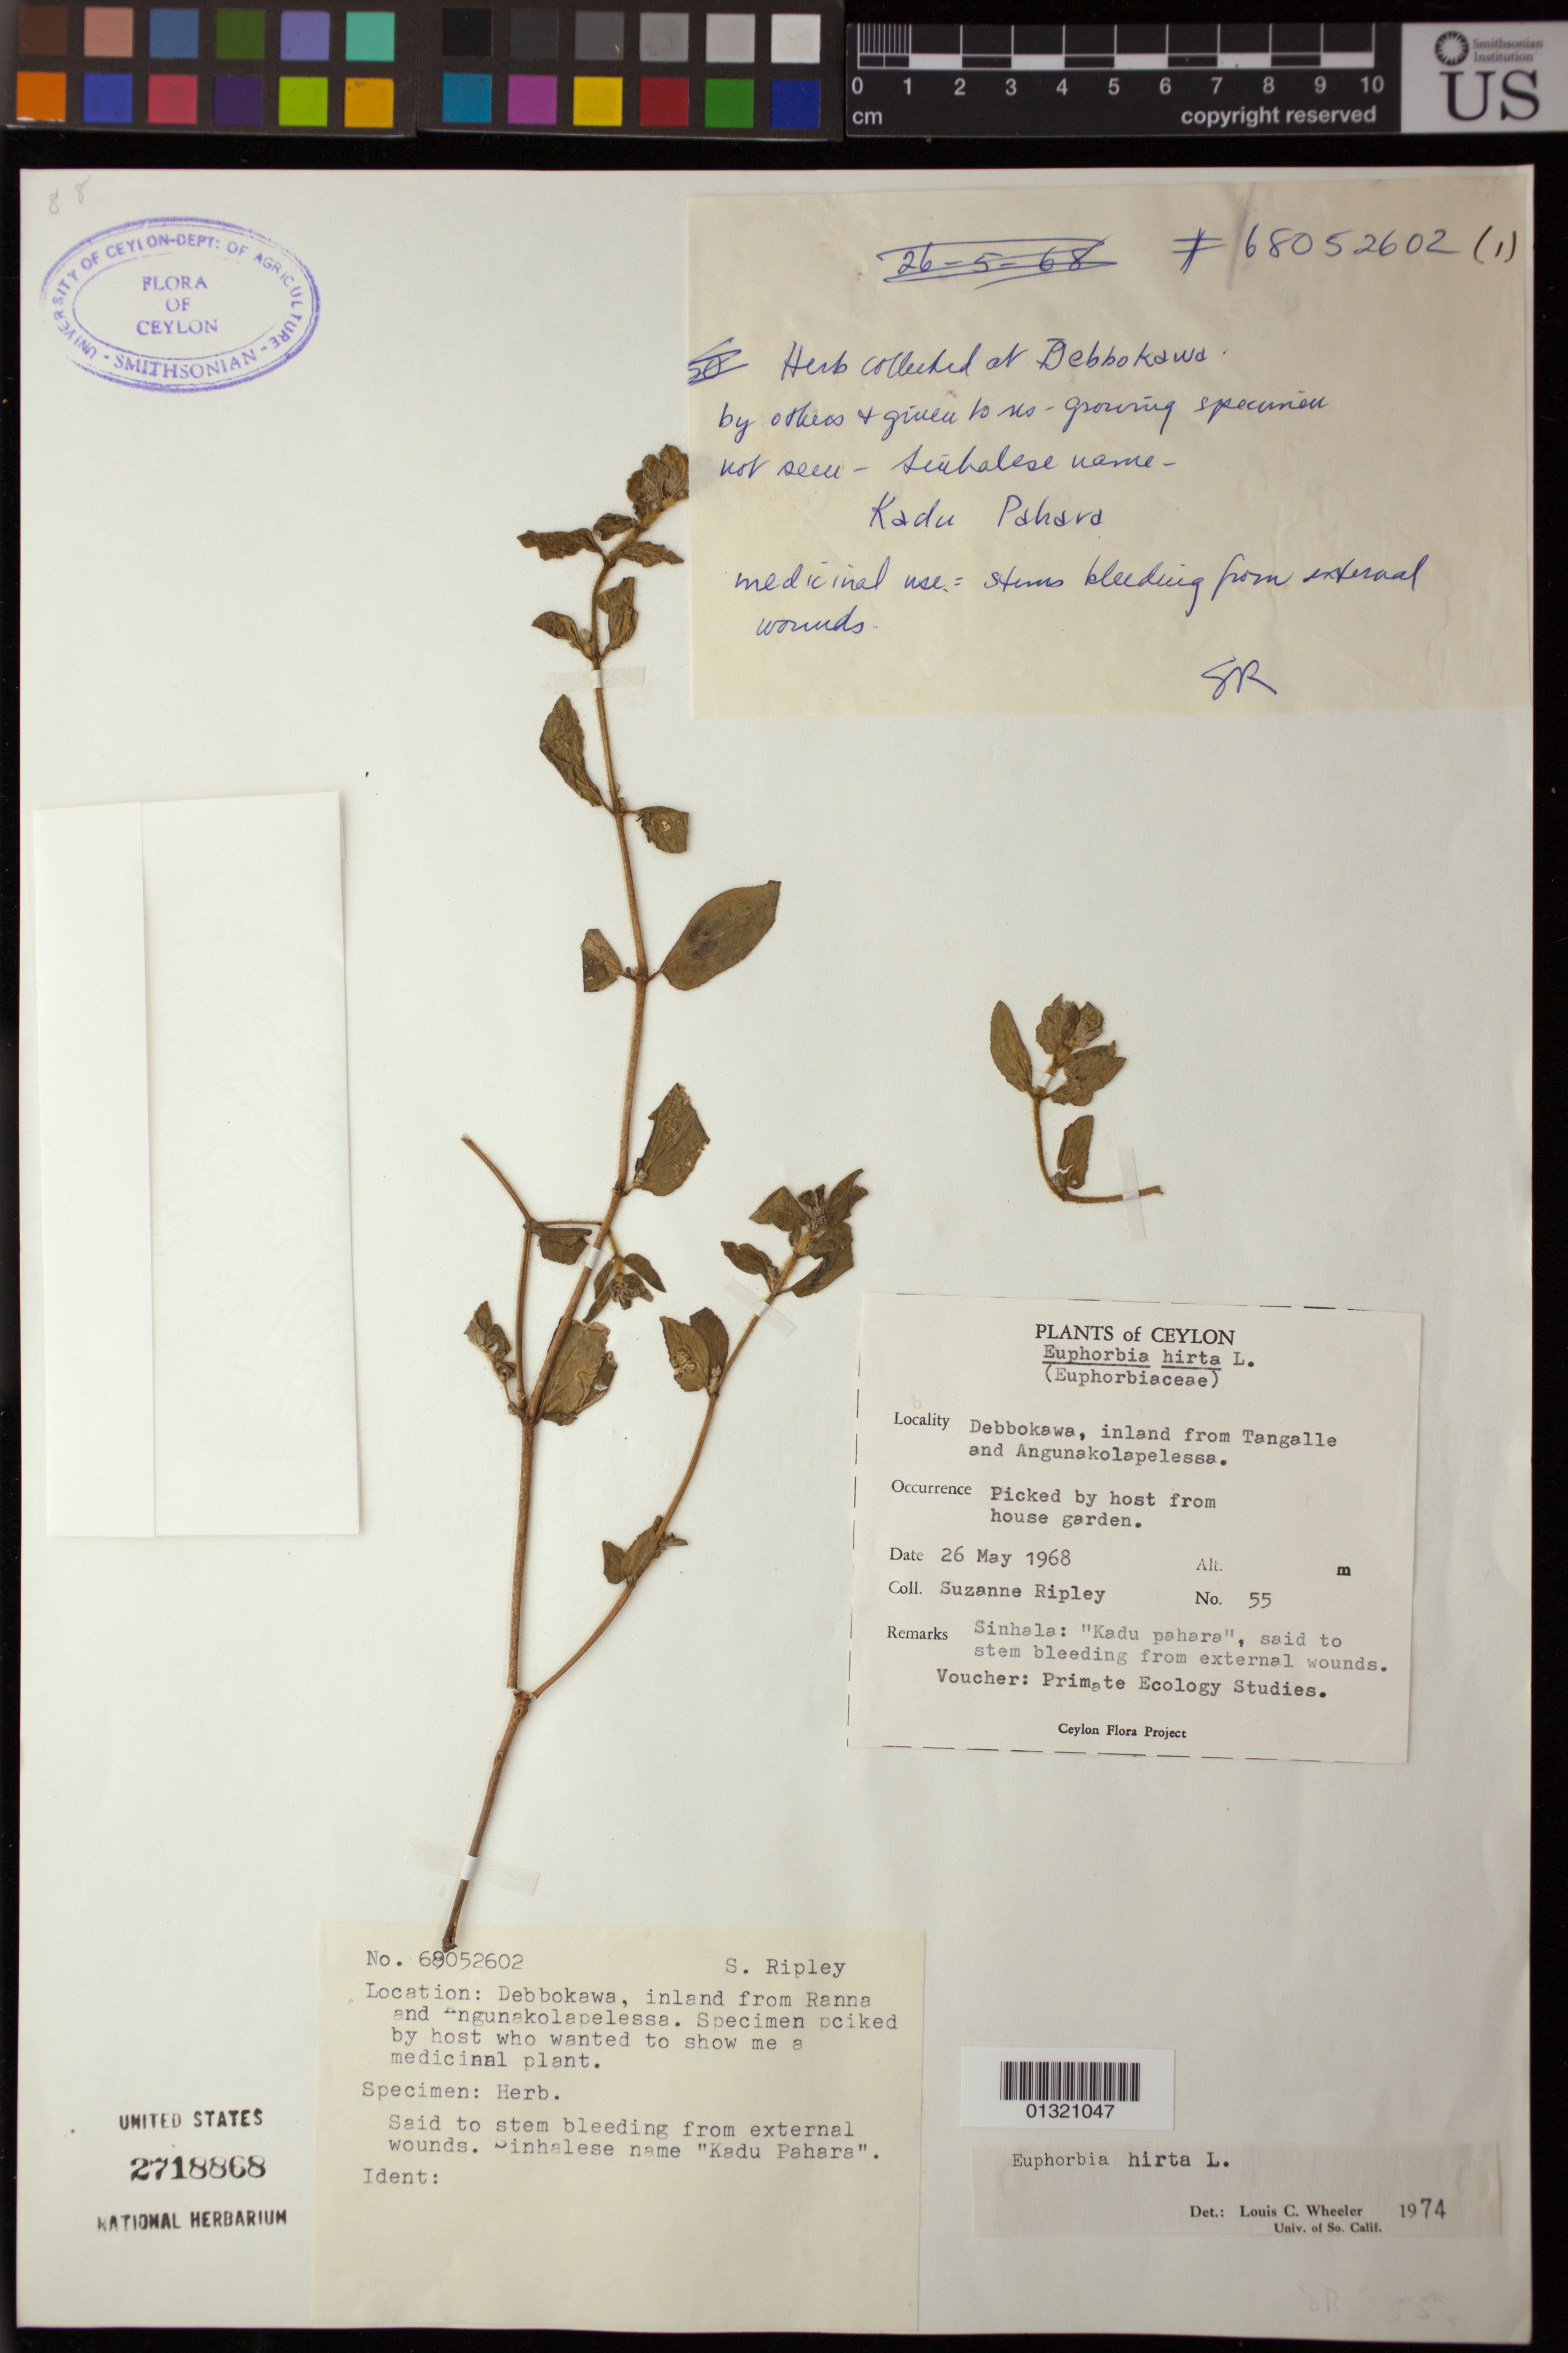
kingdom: Plantae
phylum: Tracheophyta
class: Magnoliopsida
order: Malpighiales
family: Euphorbiaceae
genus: Euphorbia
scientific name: Euphorbia hirta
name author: L.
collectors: S. Ripley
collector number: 55 & 68052602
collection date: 1968-05-26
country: Sri Lanka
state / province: Southern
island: Ceylon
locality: Debbokawa, inland from Tangalle and Angunakolapelessa.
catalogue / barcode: US 2718868